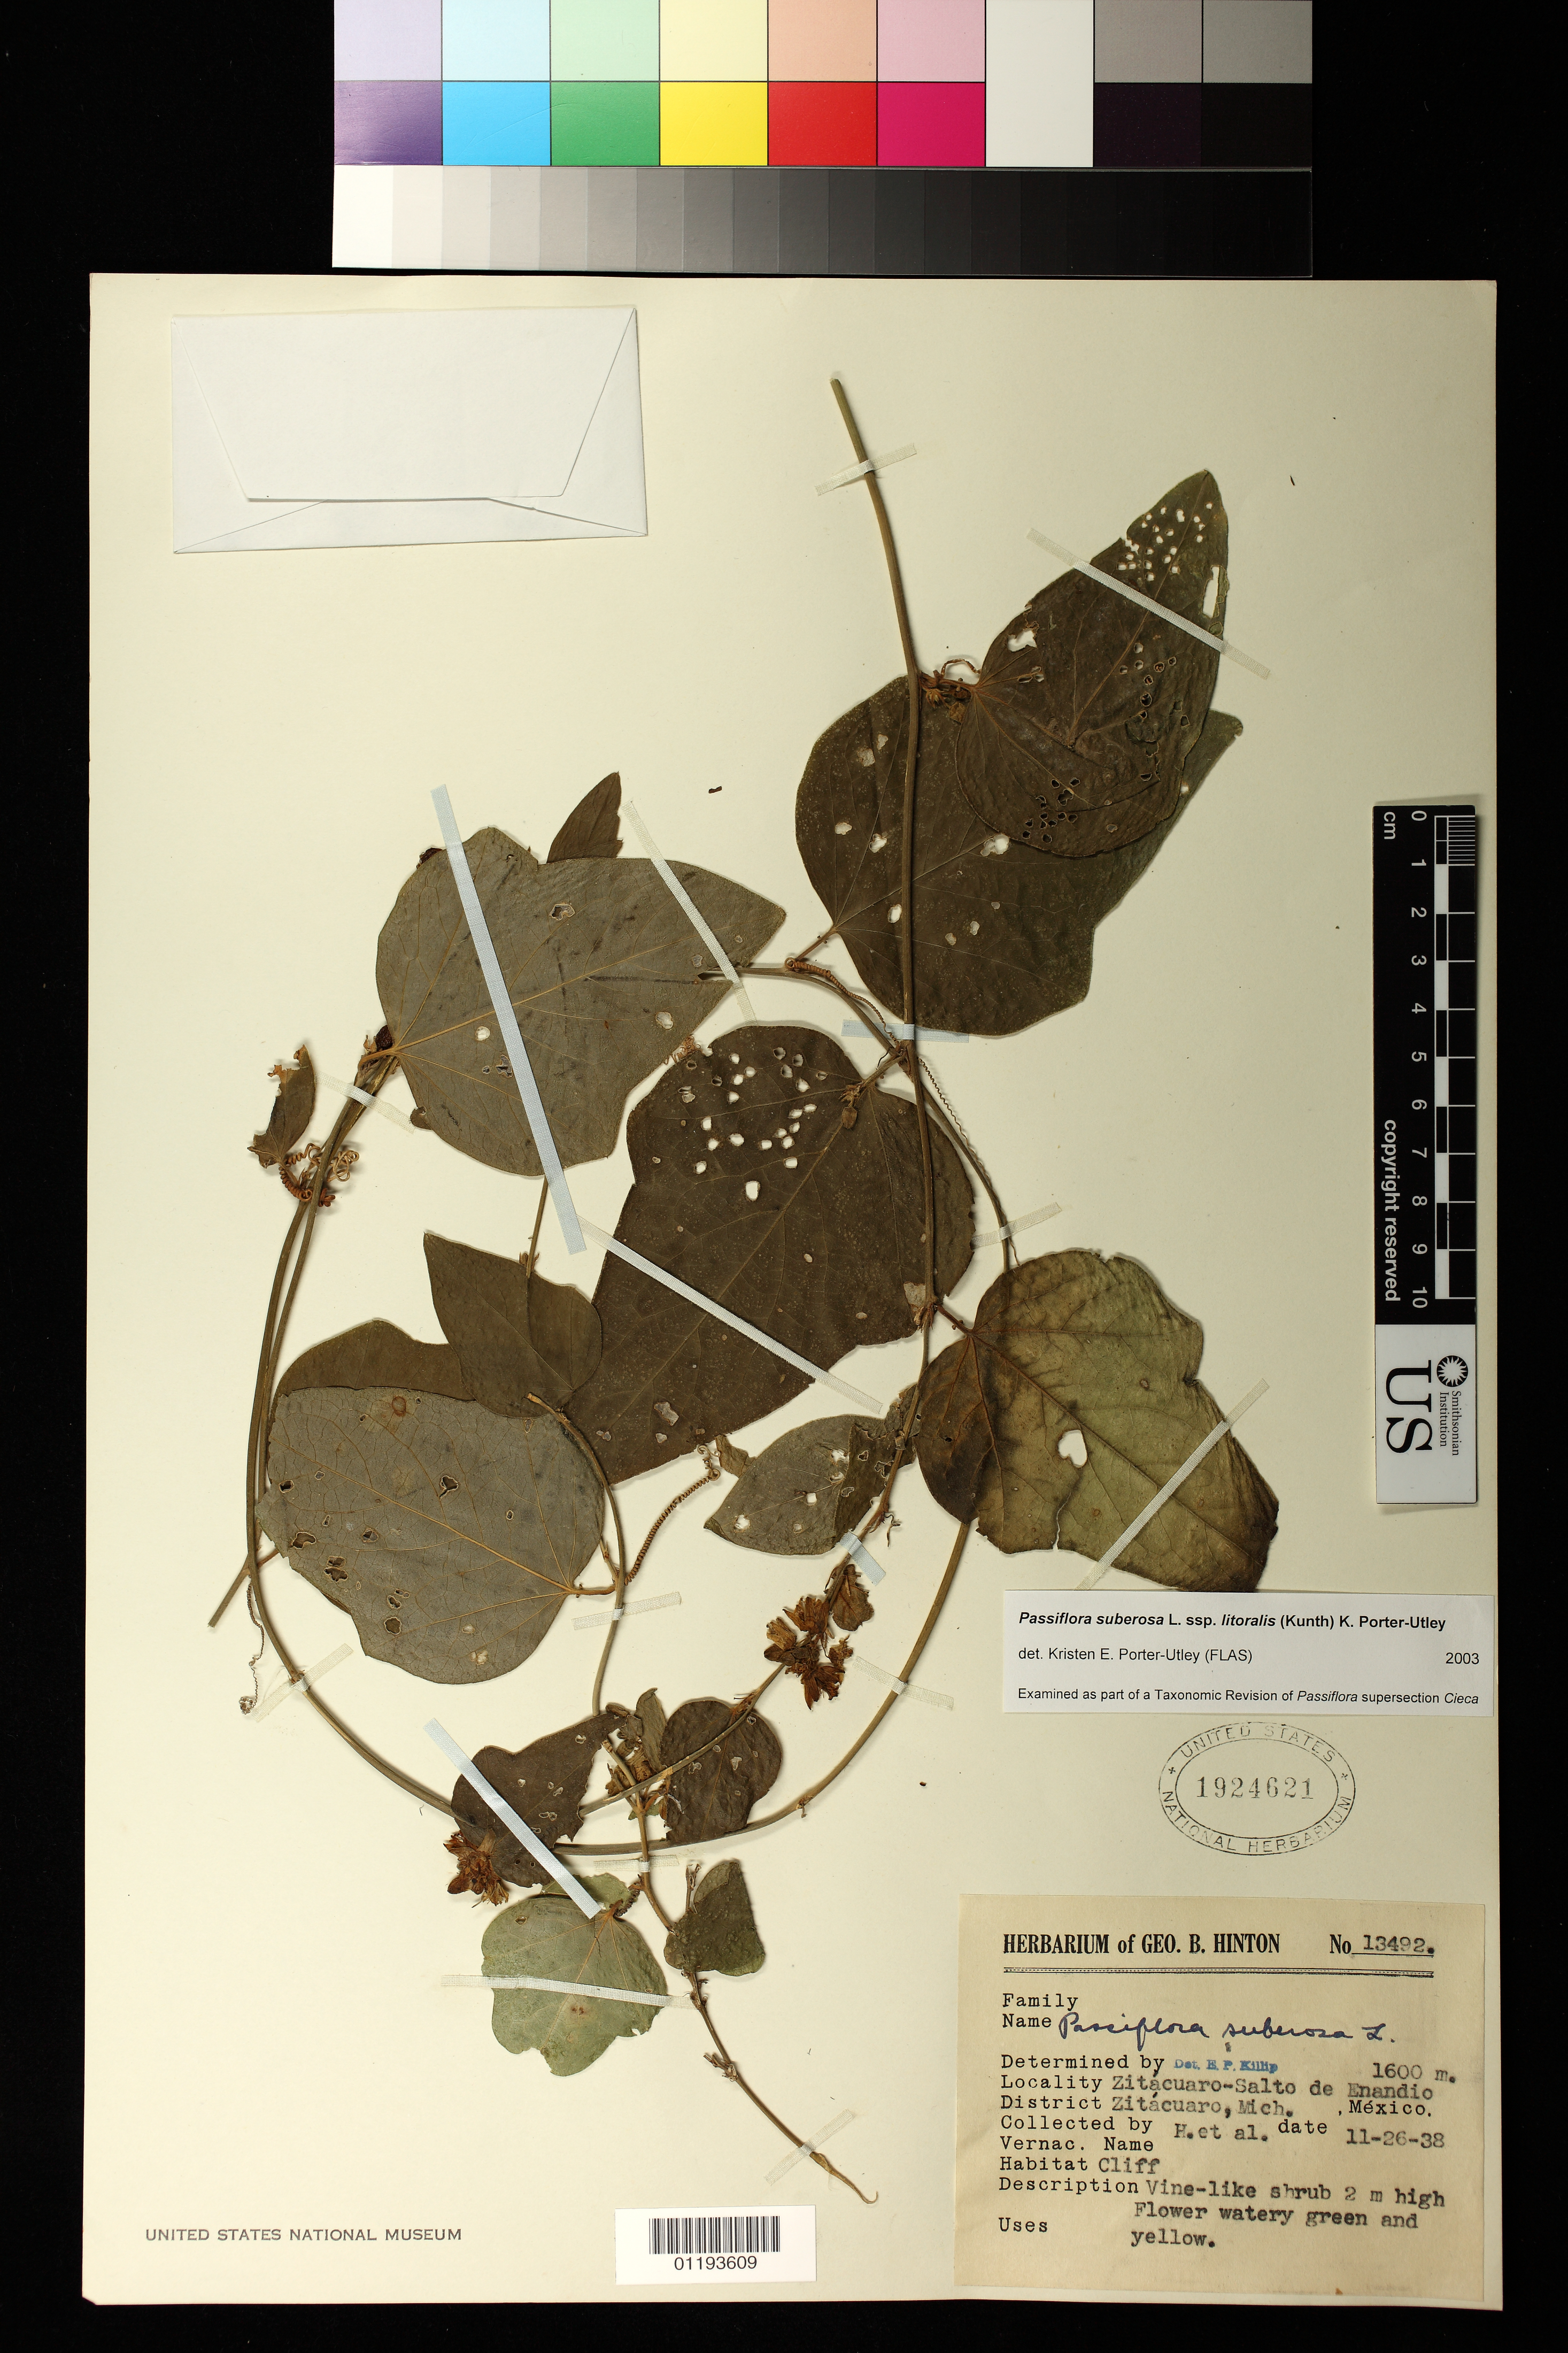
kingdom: Plantae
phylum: Tracheophyta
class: Magnoliopsida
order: Malpighiales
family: Passifloraceae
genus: Passiflora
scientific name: Passiflora suberosa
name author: L.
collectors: G. B. Hinton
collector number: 13492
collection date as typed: Nov 26 1938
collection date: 1938-11-26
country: Mexico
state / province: Michoacan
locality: Zitacuaro-Salto de Enandio, District Zitacuaro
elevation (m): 1600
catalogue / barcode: US 1924621